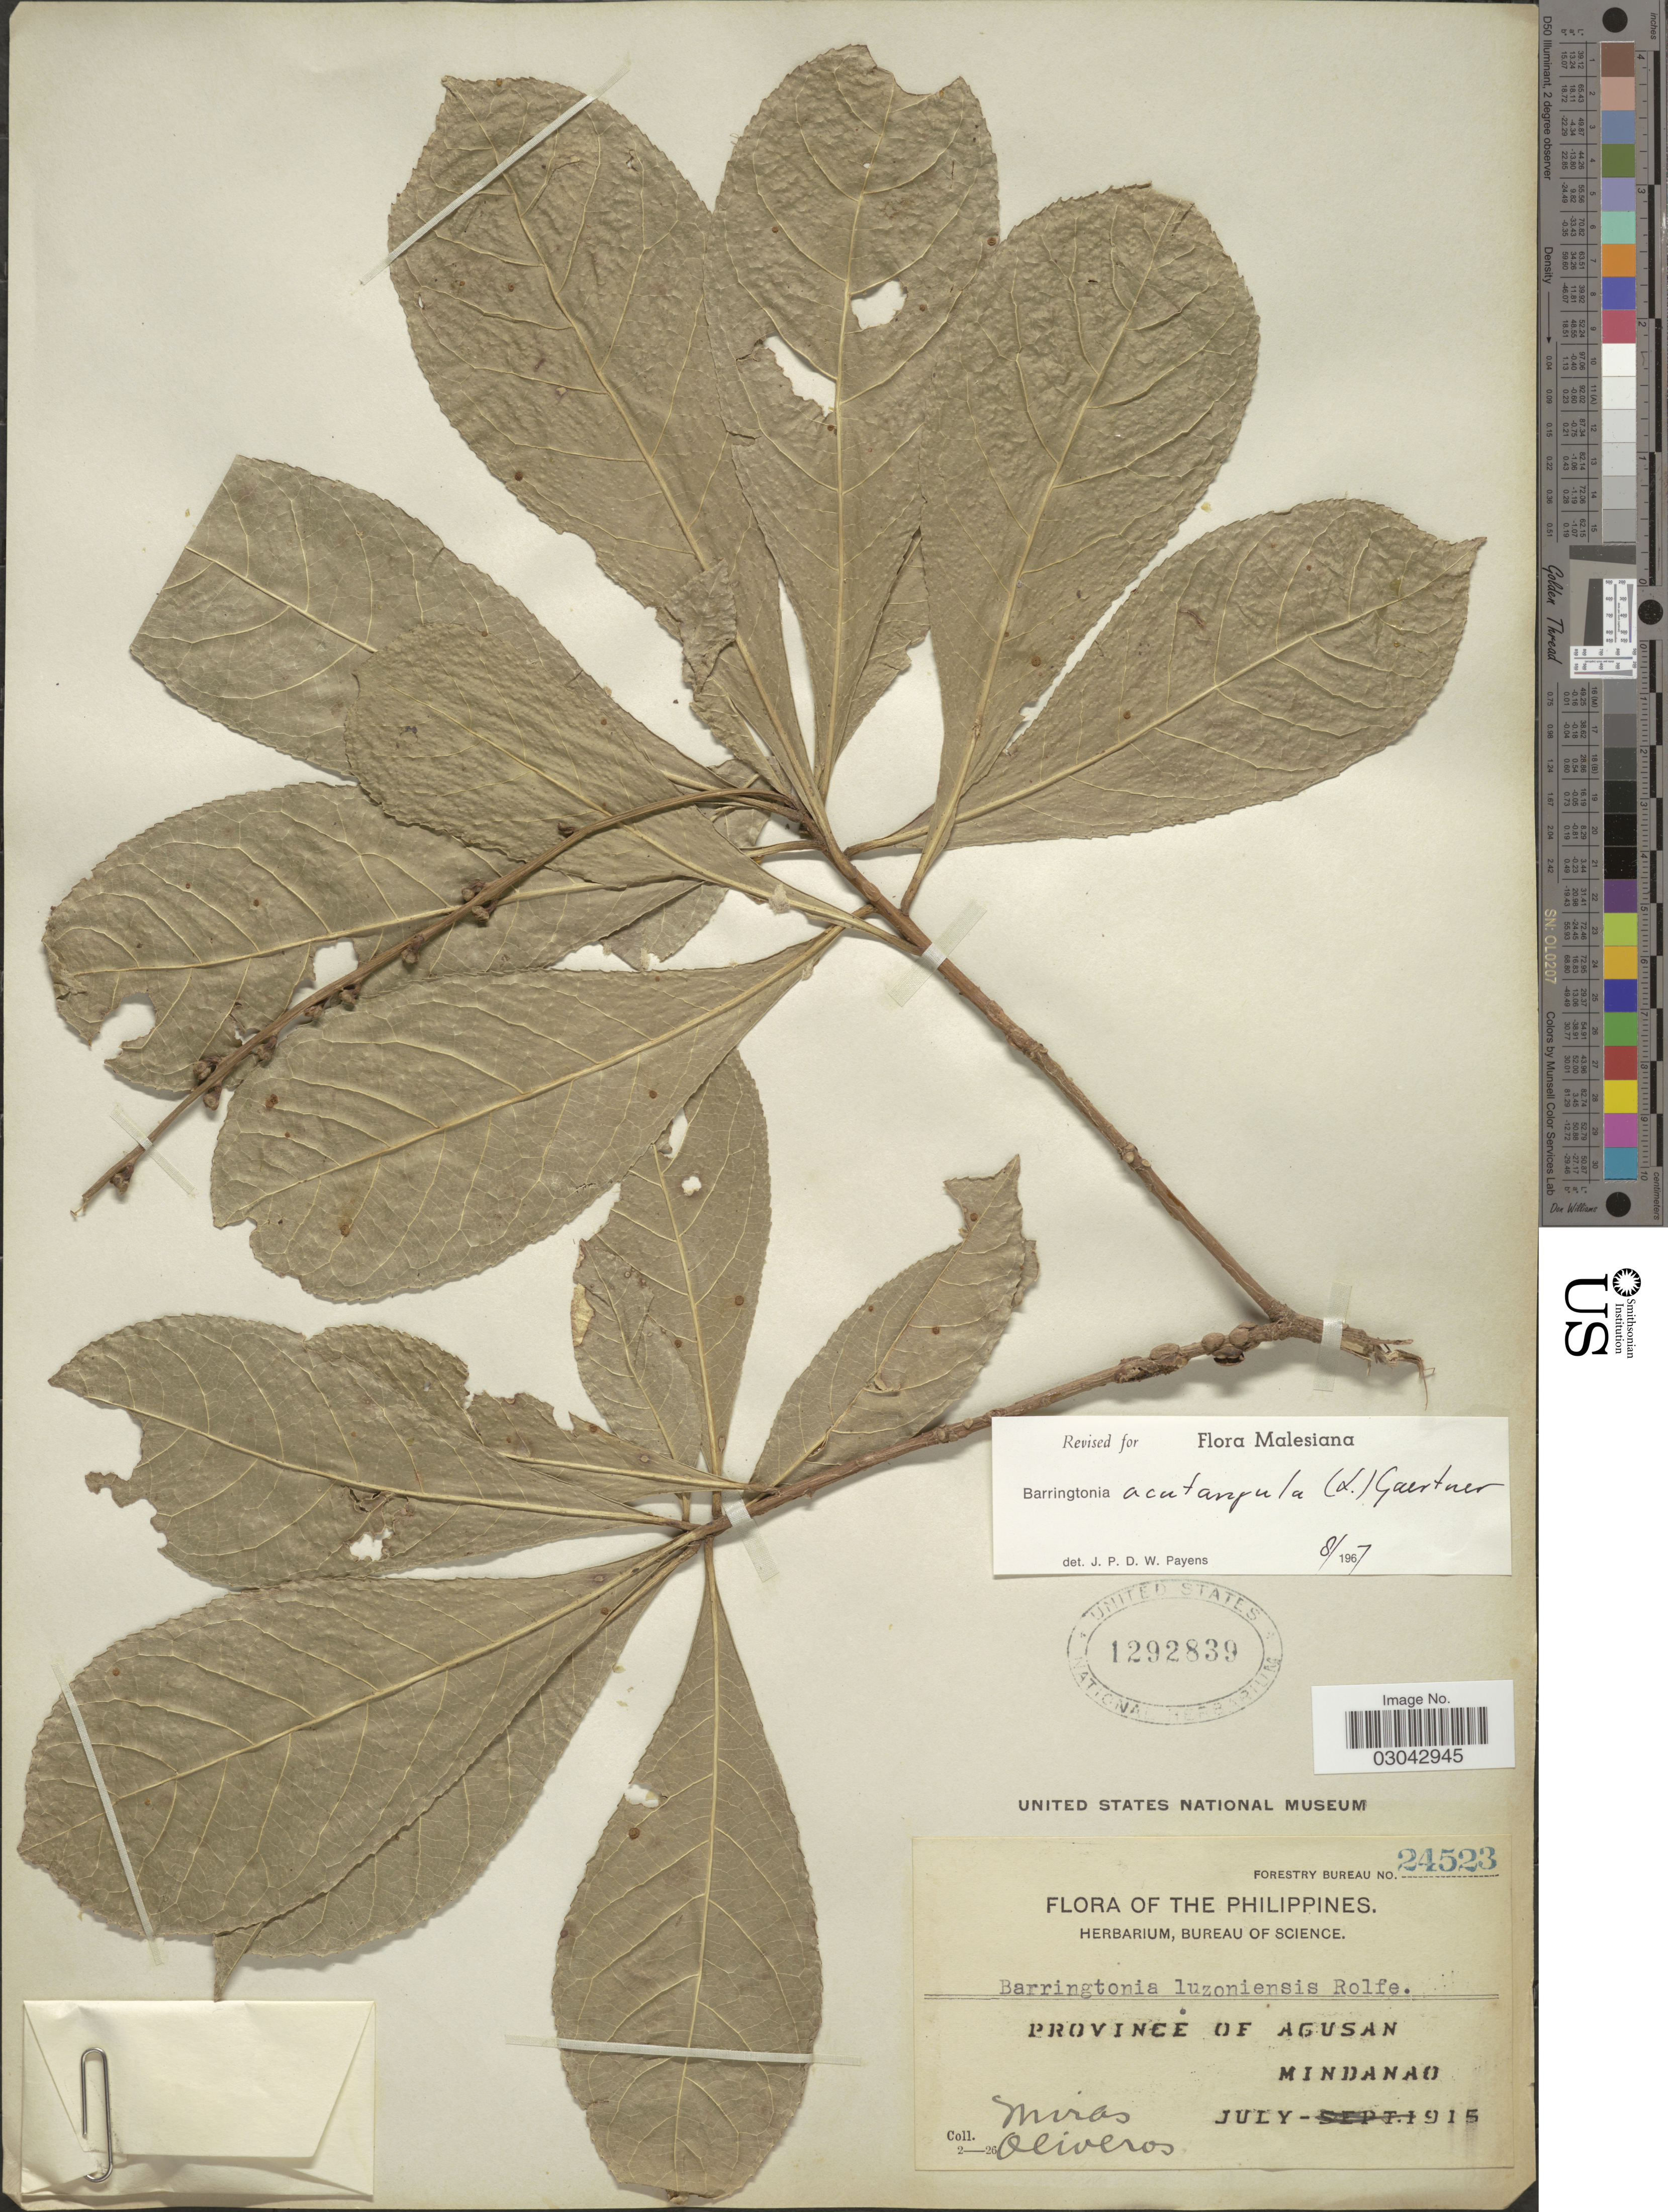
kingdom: Plantae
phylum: Tracheophyta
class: Magnoliopsida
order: Ericales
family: Lecythidaceae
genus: Barringtonia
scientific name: Barringtonia acutangula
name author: (L.) Gaertn.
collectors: Miras & Oliveros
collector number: Forestry Bureau 24523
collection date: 1915-07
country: Philippines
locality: Province of Agusan, Mindanao.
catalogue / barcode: US 1292839